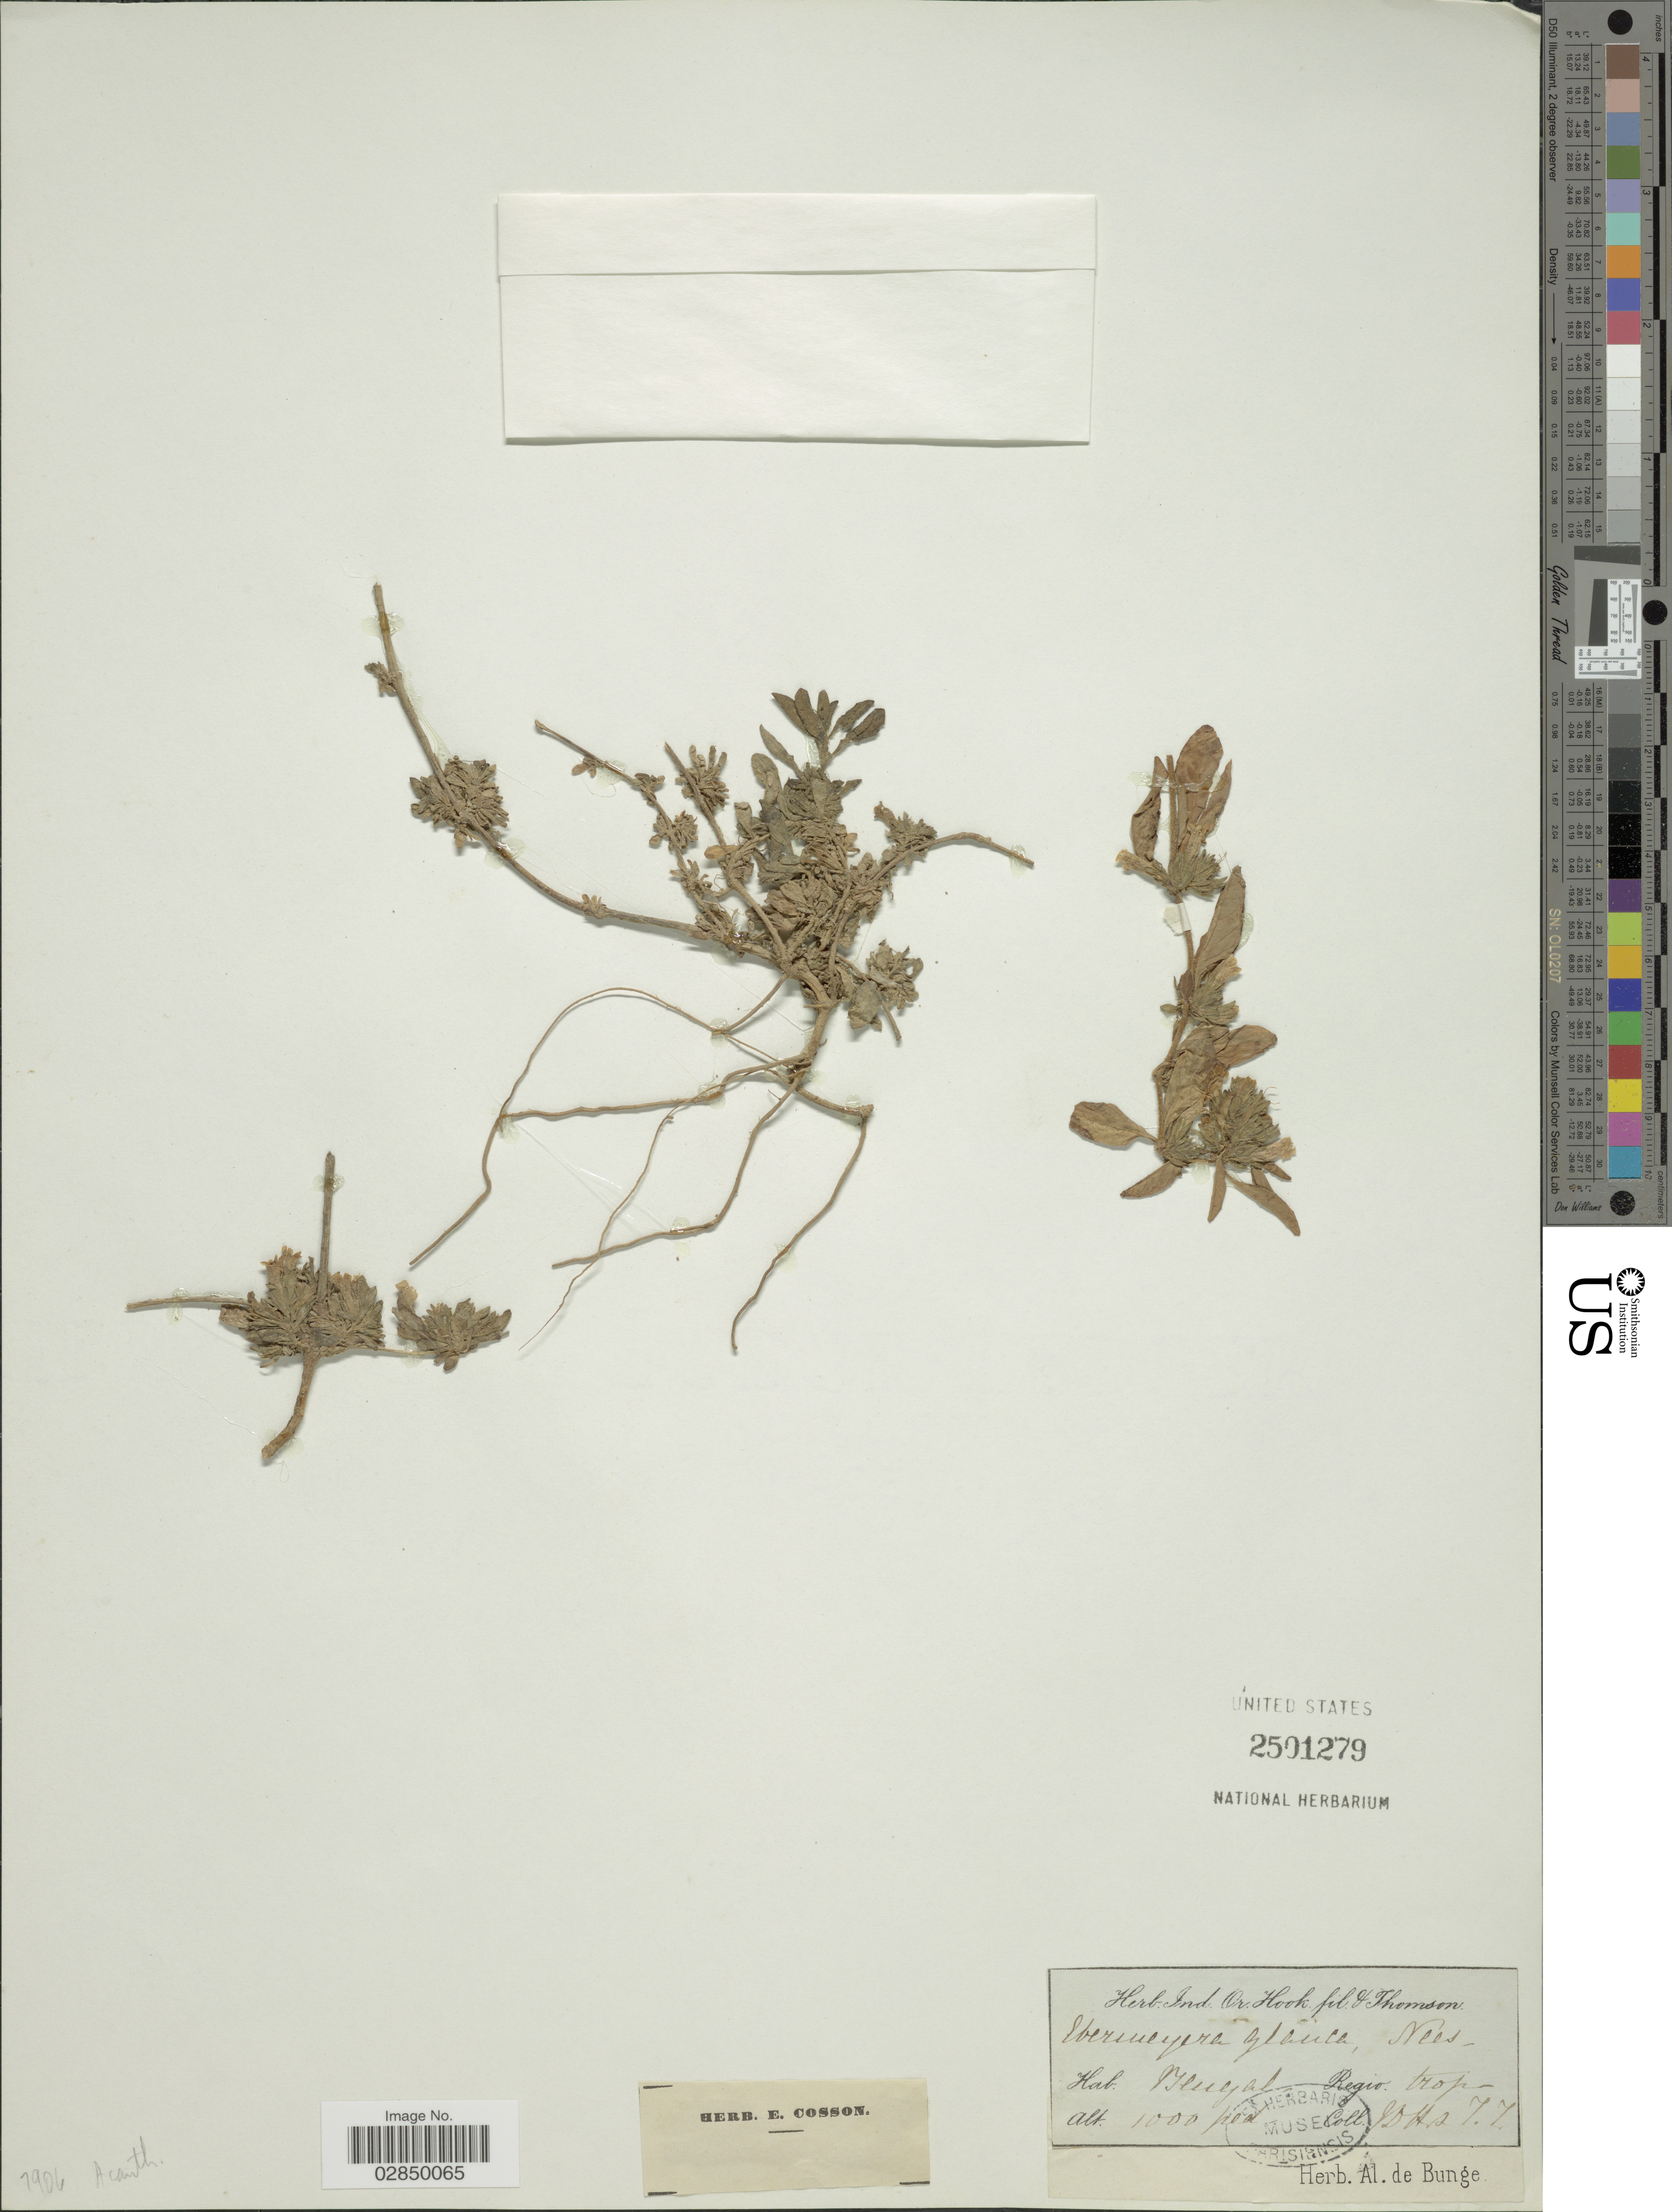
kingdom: Plantae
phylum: Tracheophyta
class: Magnoliopsida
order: Lamiales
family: Acanthaceae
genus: Staurogyne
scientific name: Staurogyne glauca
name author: Kuntze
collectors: J. D. Hooker & T. Thomson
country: India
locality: Bengal. Regio trop.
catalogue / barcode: US 2501279